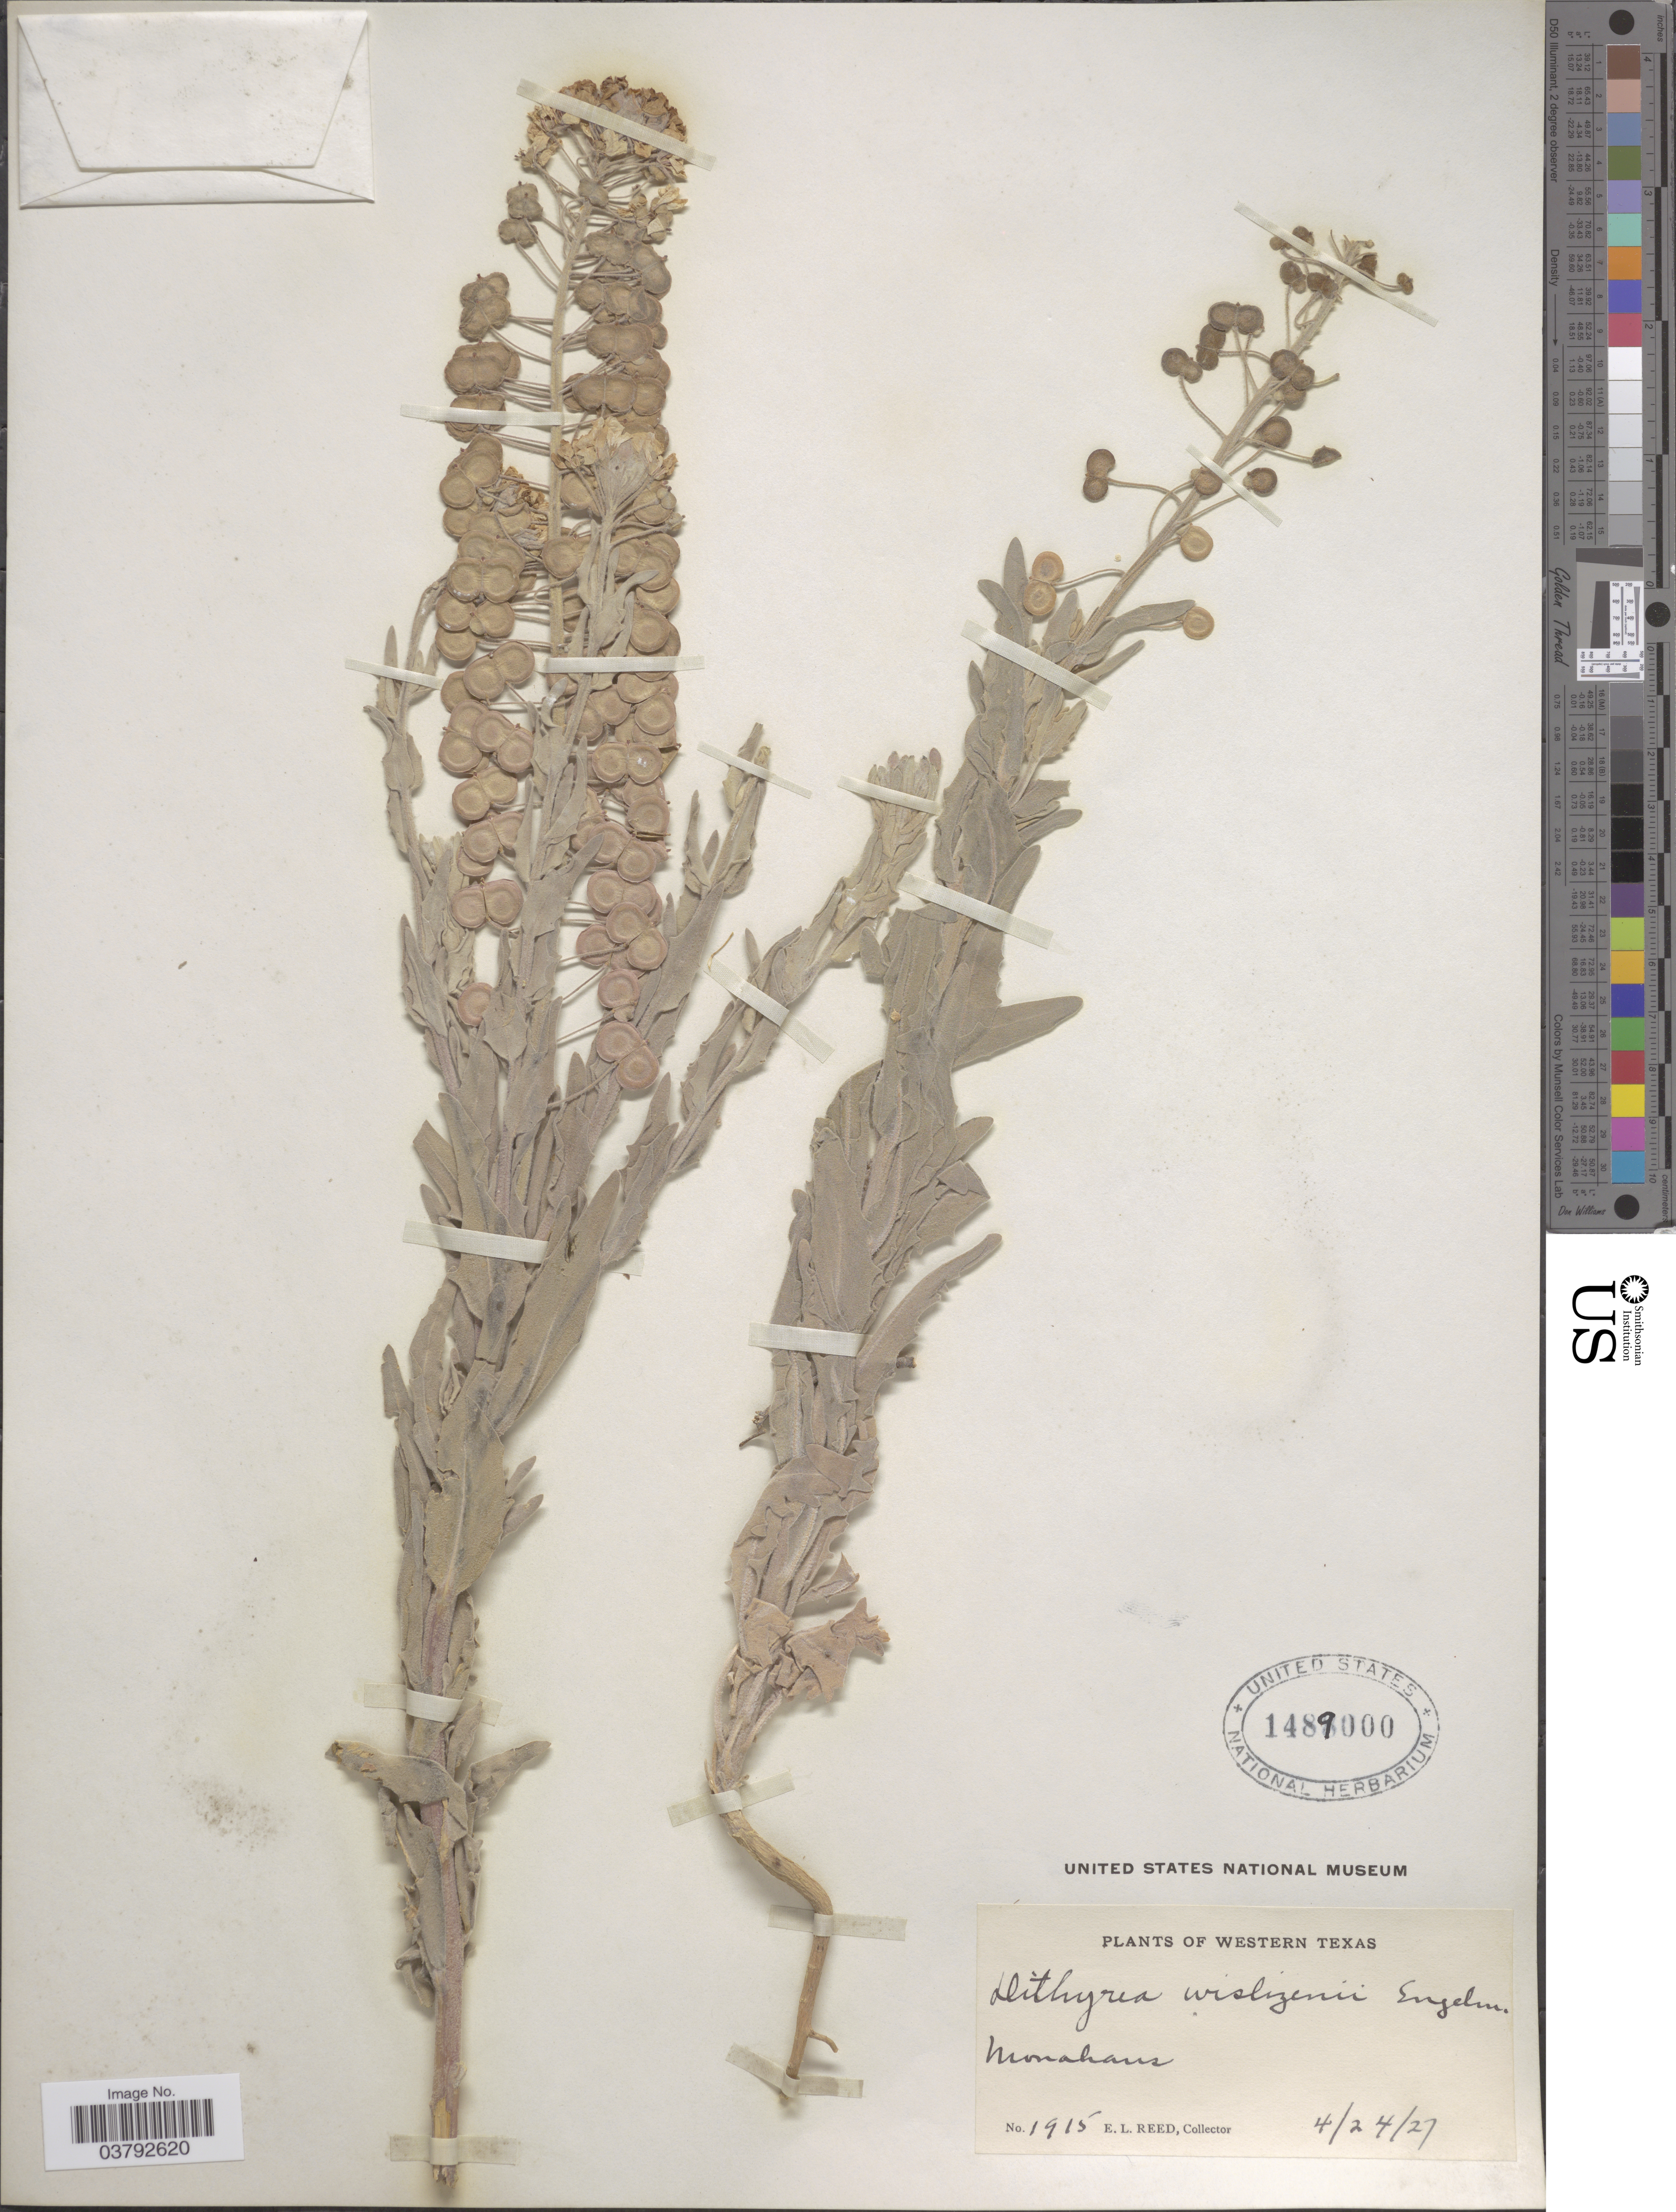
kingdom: Plantae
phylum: Tracheophyta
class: Magnoliopsida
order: Brassicales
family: Brassicaceae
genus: Dithyrea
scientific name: Dithyrea wislizeni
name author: Engelm.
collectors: E. Reed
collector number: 1915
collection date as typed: Transcribed d/m/y: 24/4/27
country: United States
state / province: Texas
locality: Western Texas. Monahans.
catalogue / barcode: US 1489000